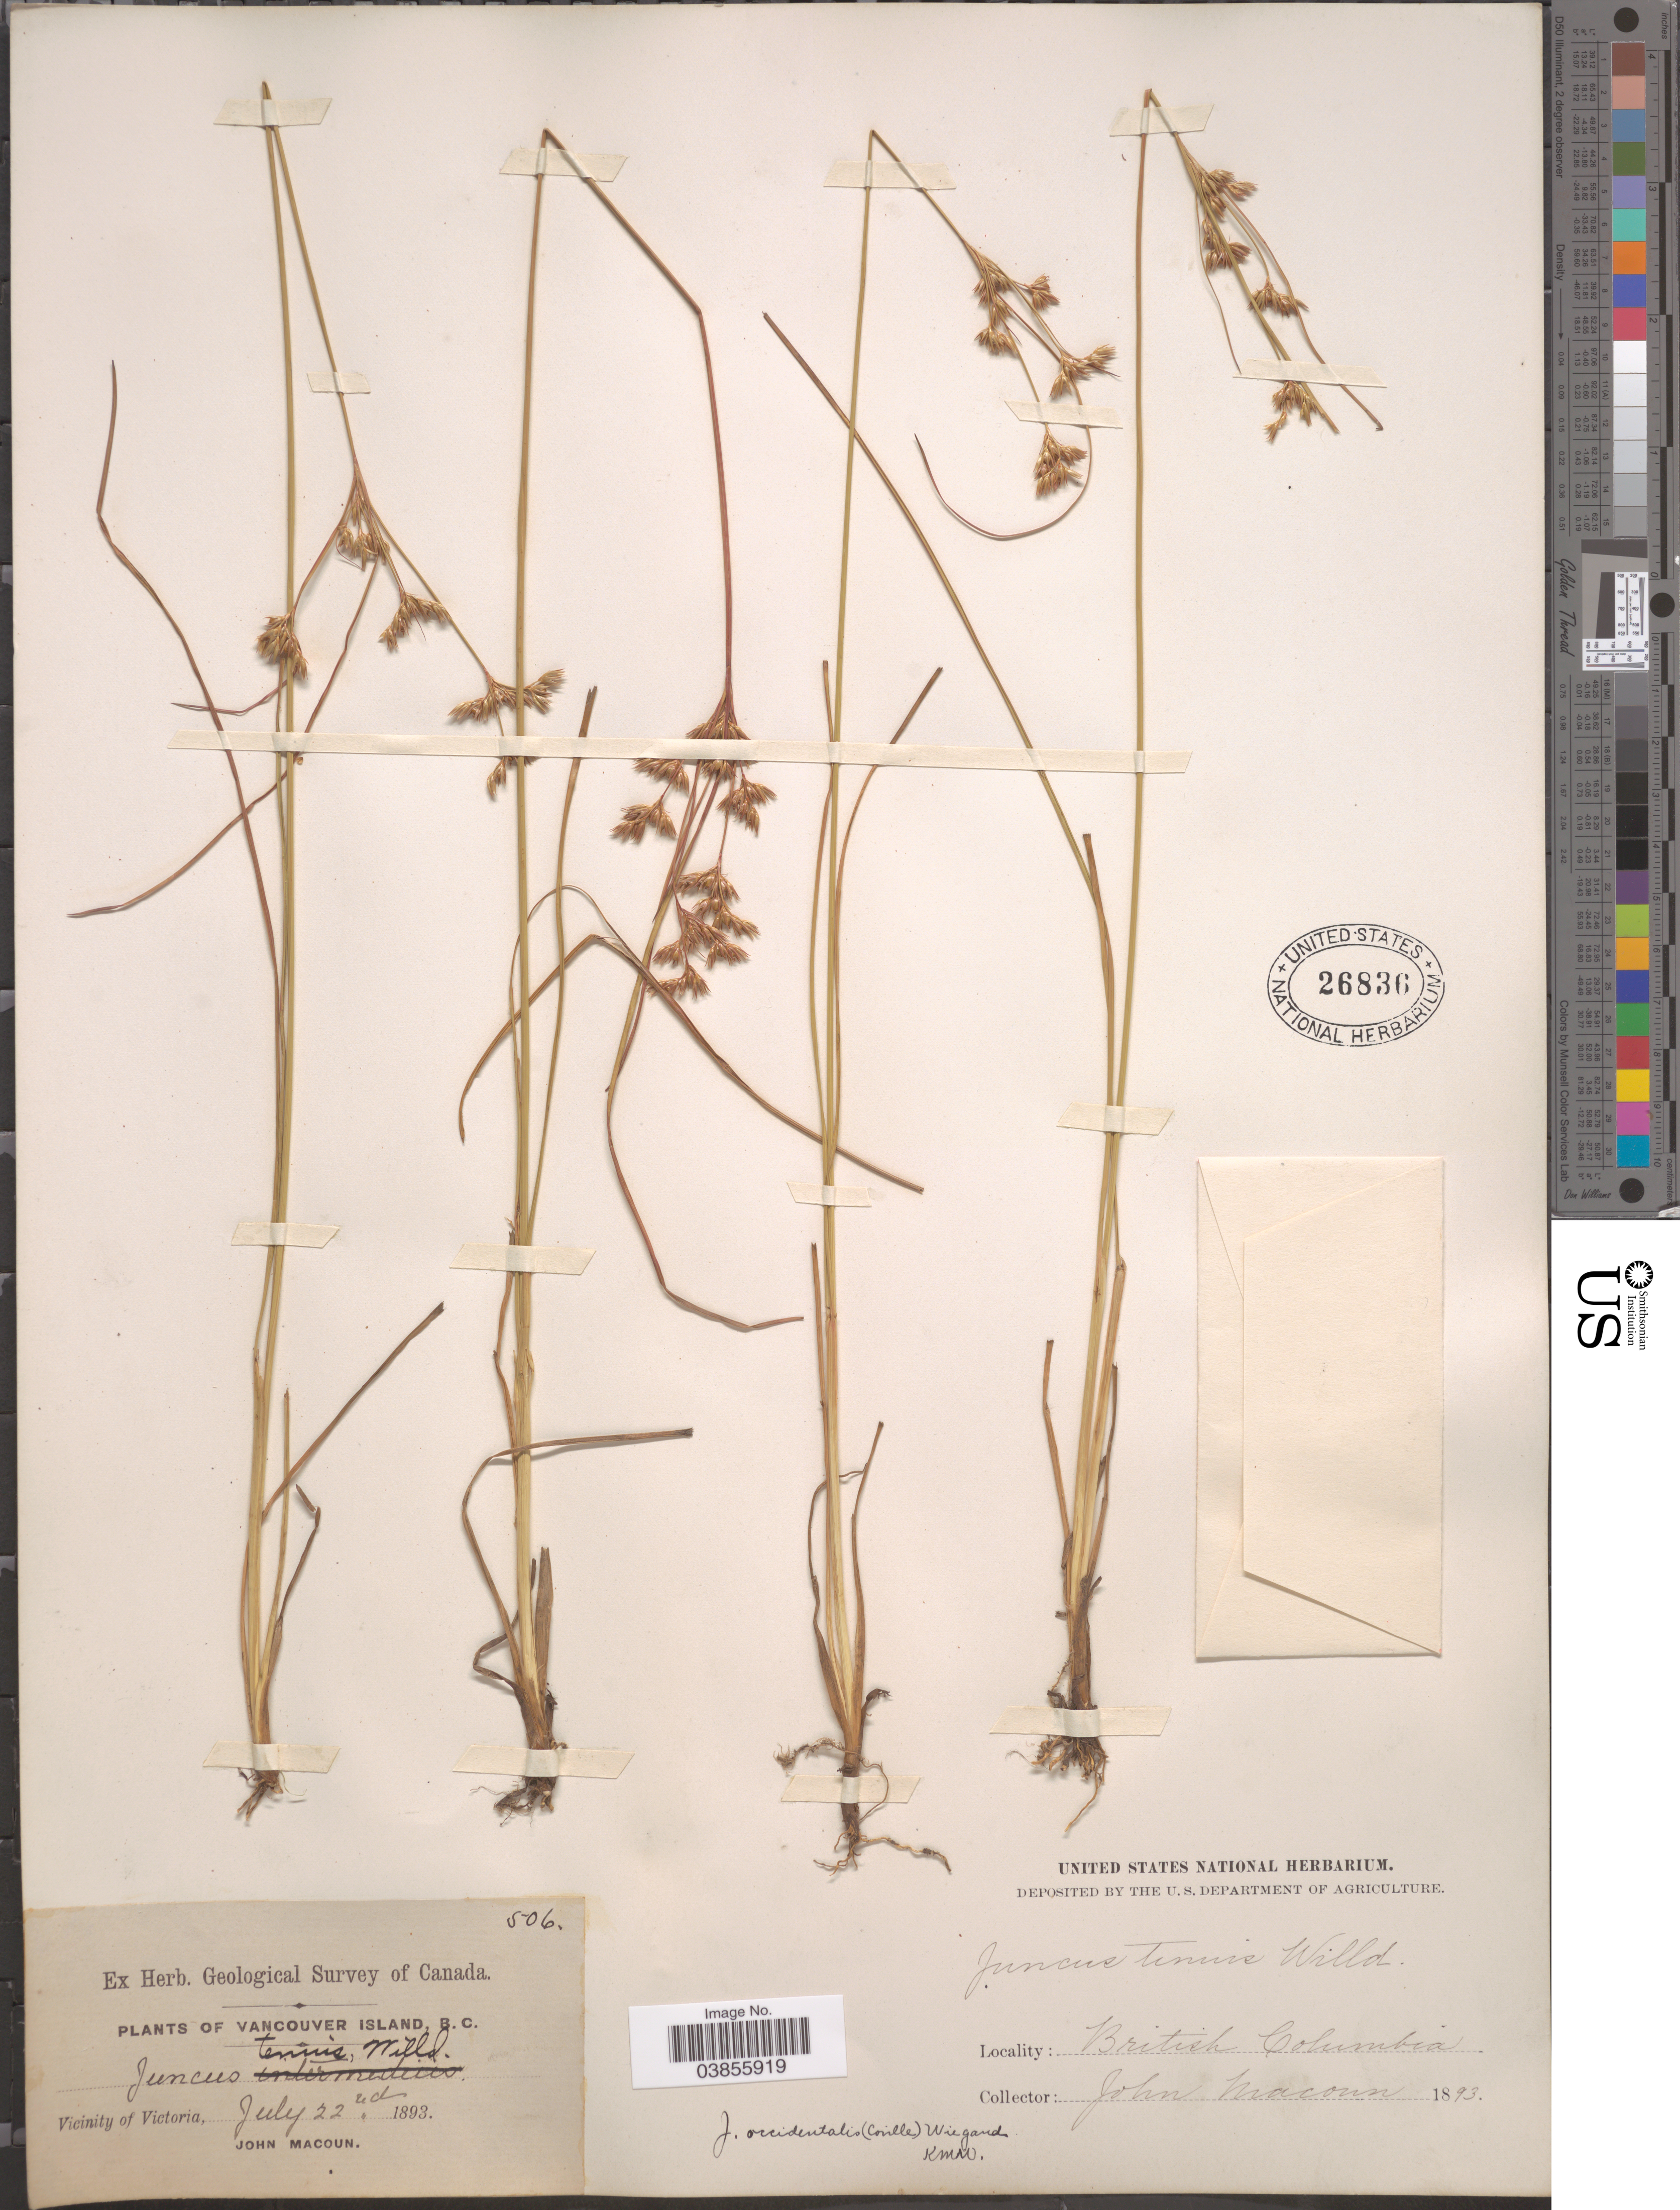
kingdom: Plantae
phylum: Tracheophyta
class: Liliopsida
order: Poales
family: Juncaceae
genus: Juncus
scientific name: Juncus occidentalis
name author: (Coville) Wiegand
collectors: J. Macoun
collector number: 506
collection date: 1893-07-22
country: Canada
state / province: British Columbia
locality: Vancouver Island. Vicinity of Victoria.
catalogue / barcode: US 26836